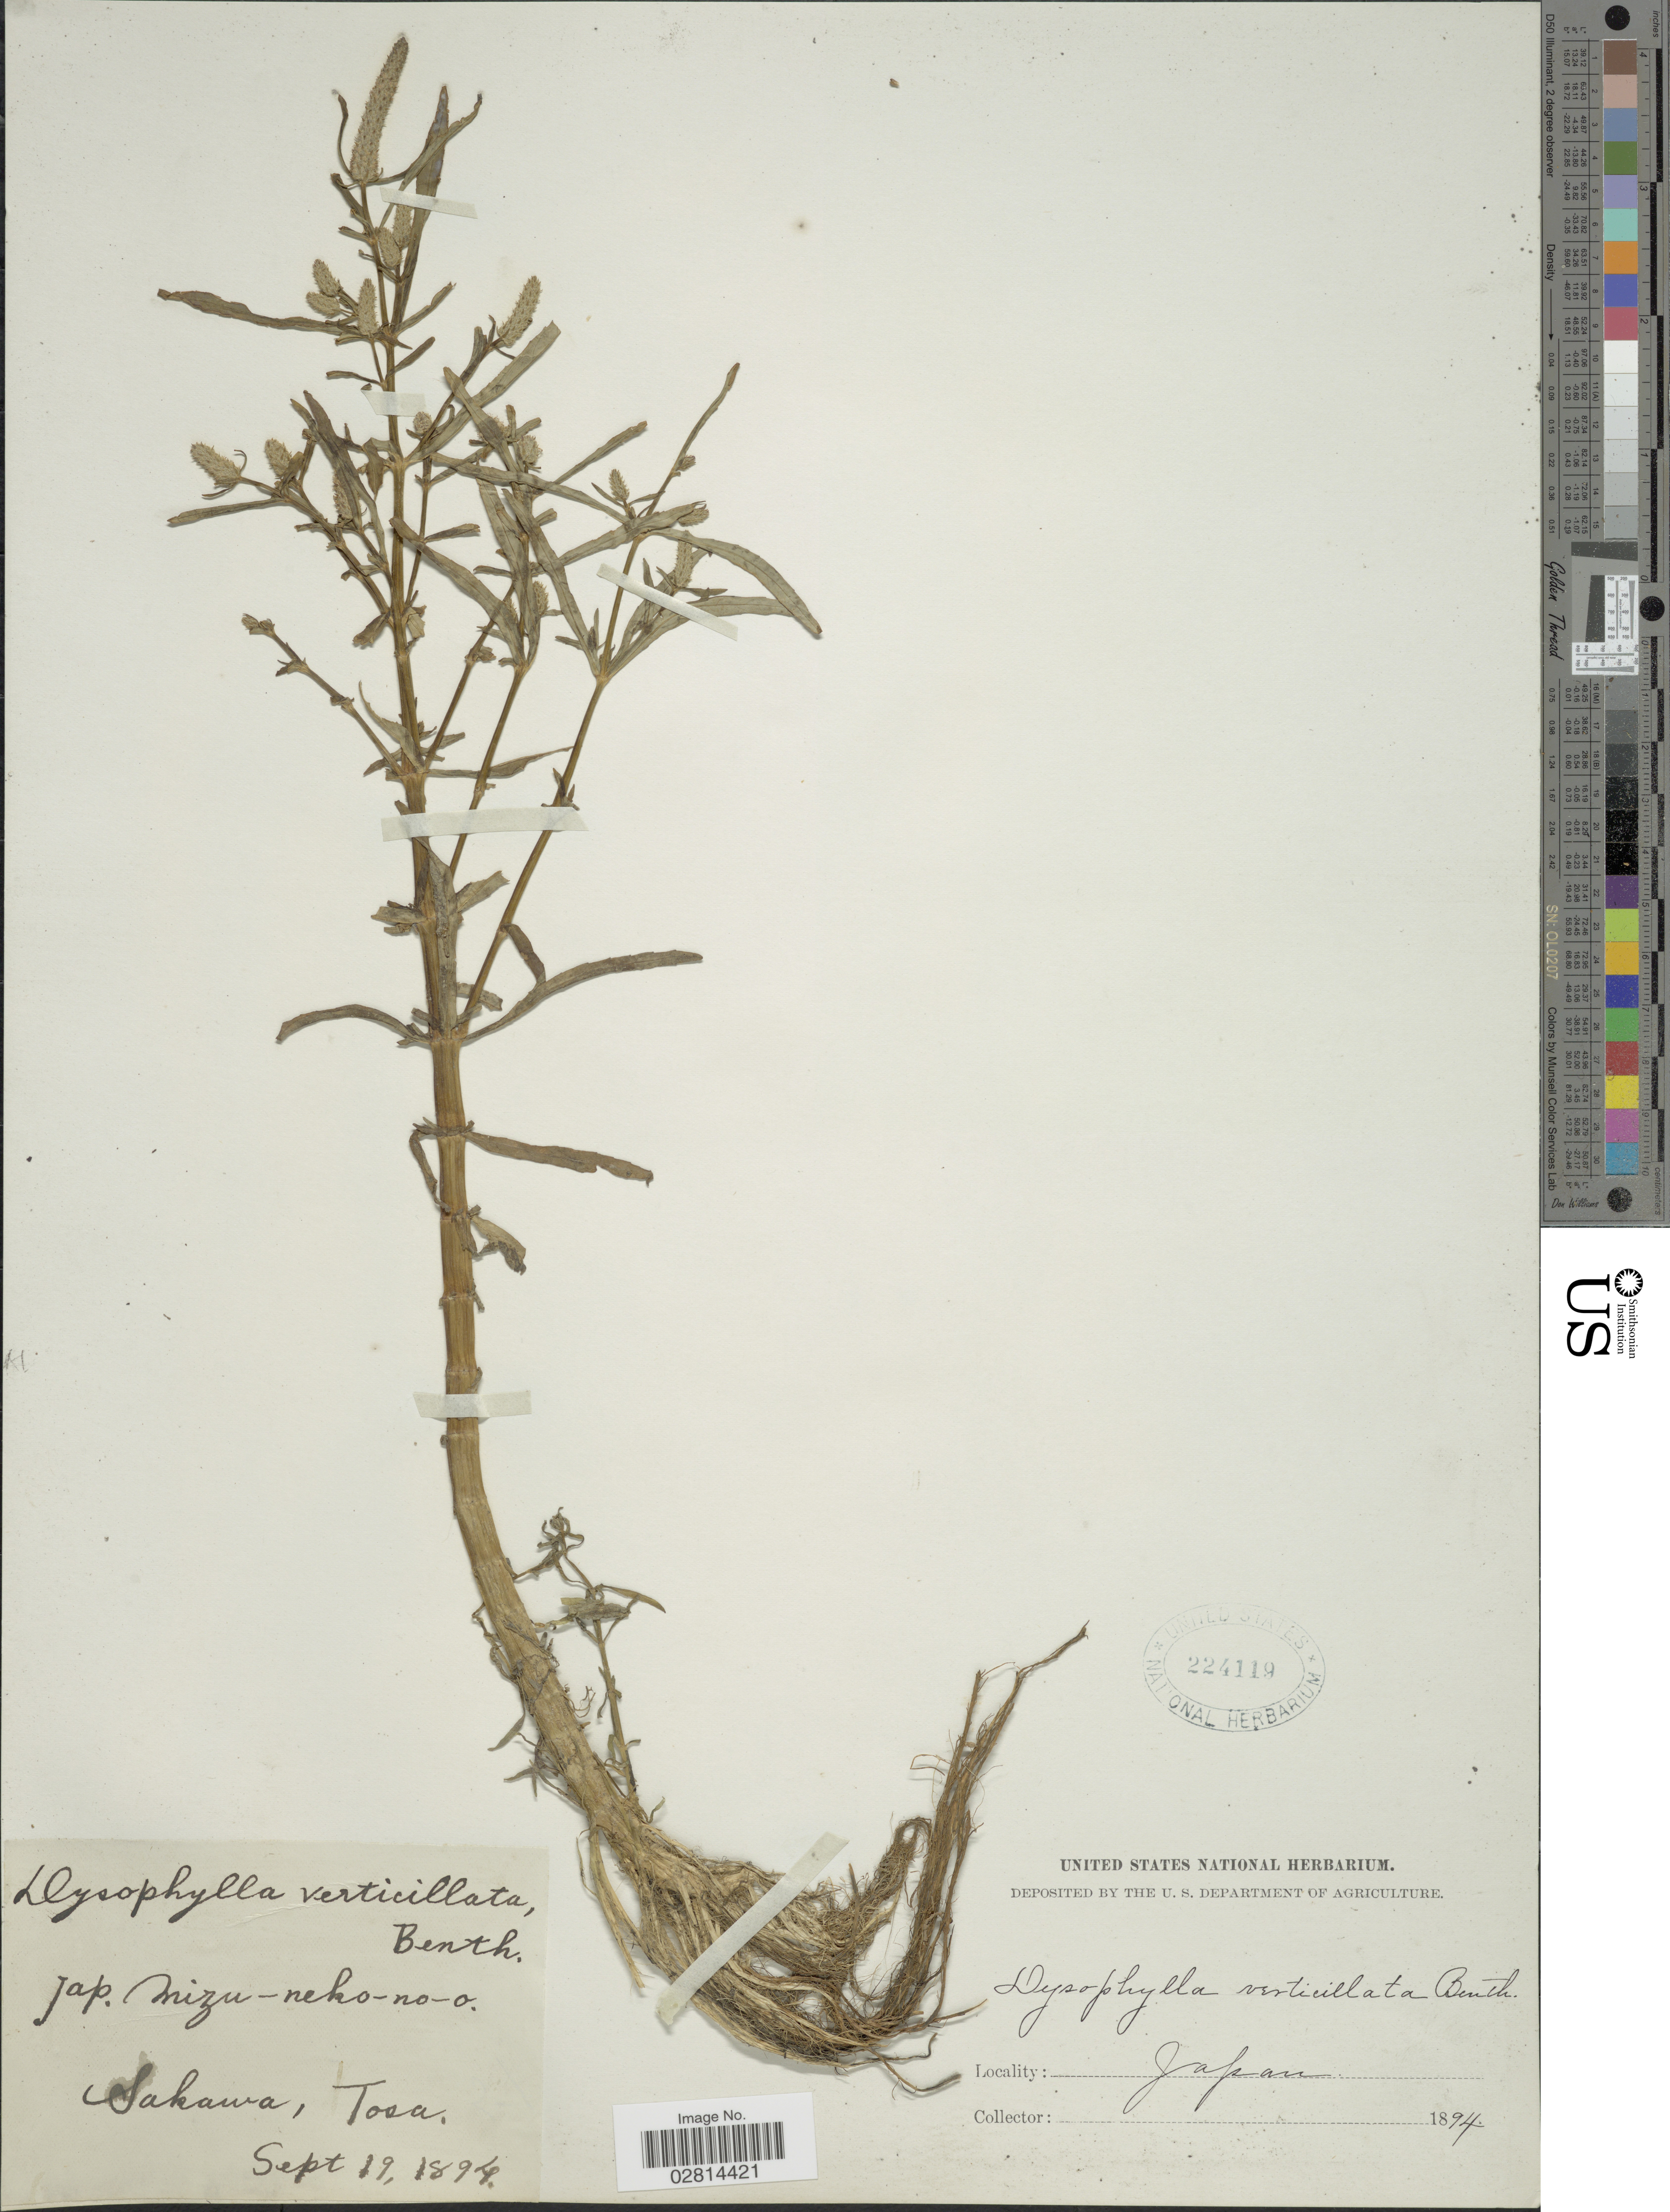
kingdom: Plantae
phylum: Tracheophyta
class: Magnoliopsida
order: Lamiales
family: Lamiaceae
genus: Pogostemon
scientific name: Pogostemon stellatus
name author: (Lour.) Kuntze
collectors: ex herb. United States National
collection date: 1894-09-19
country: Japan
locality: Sakawa, Tosa.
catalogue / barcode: US 224119